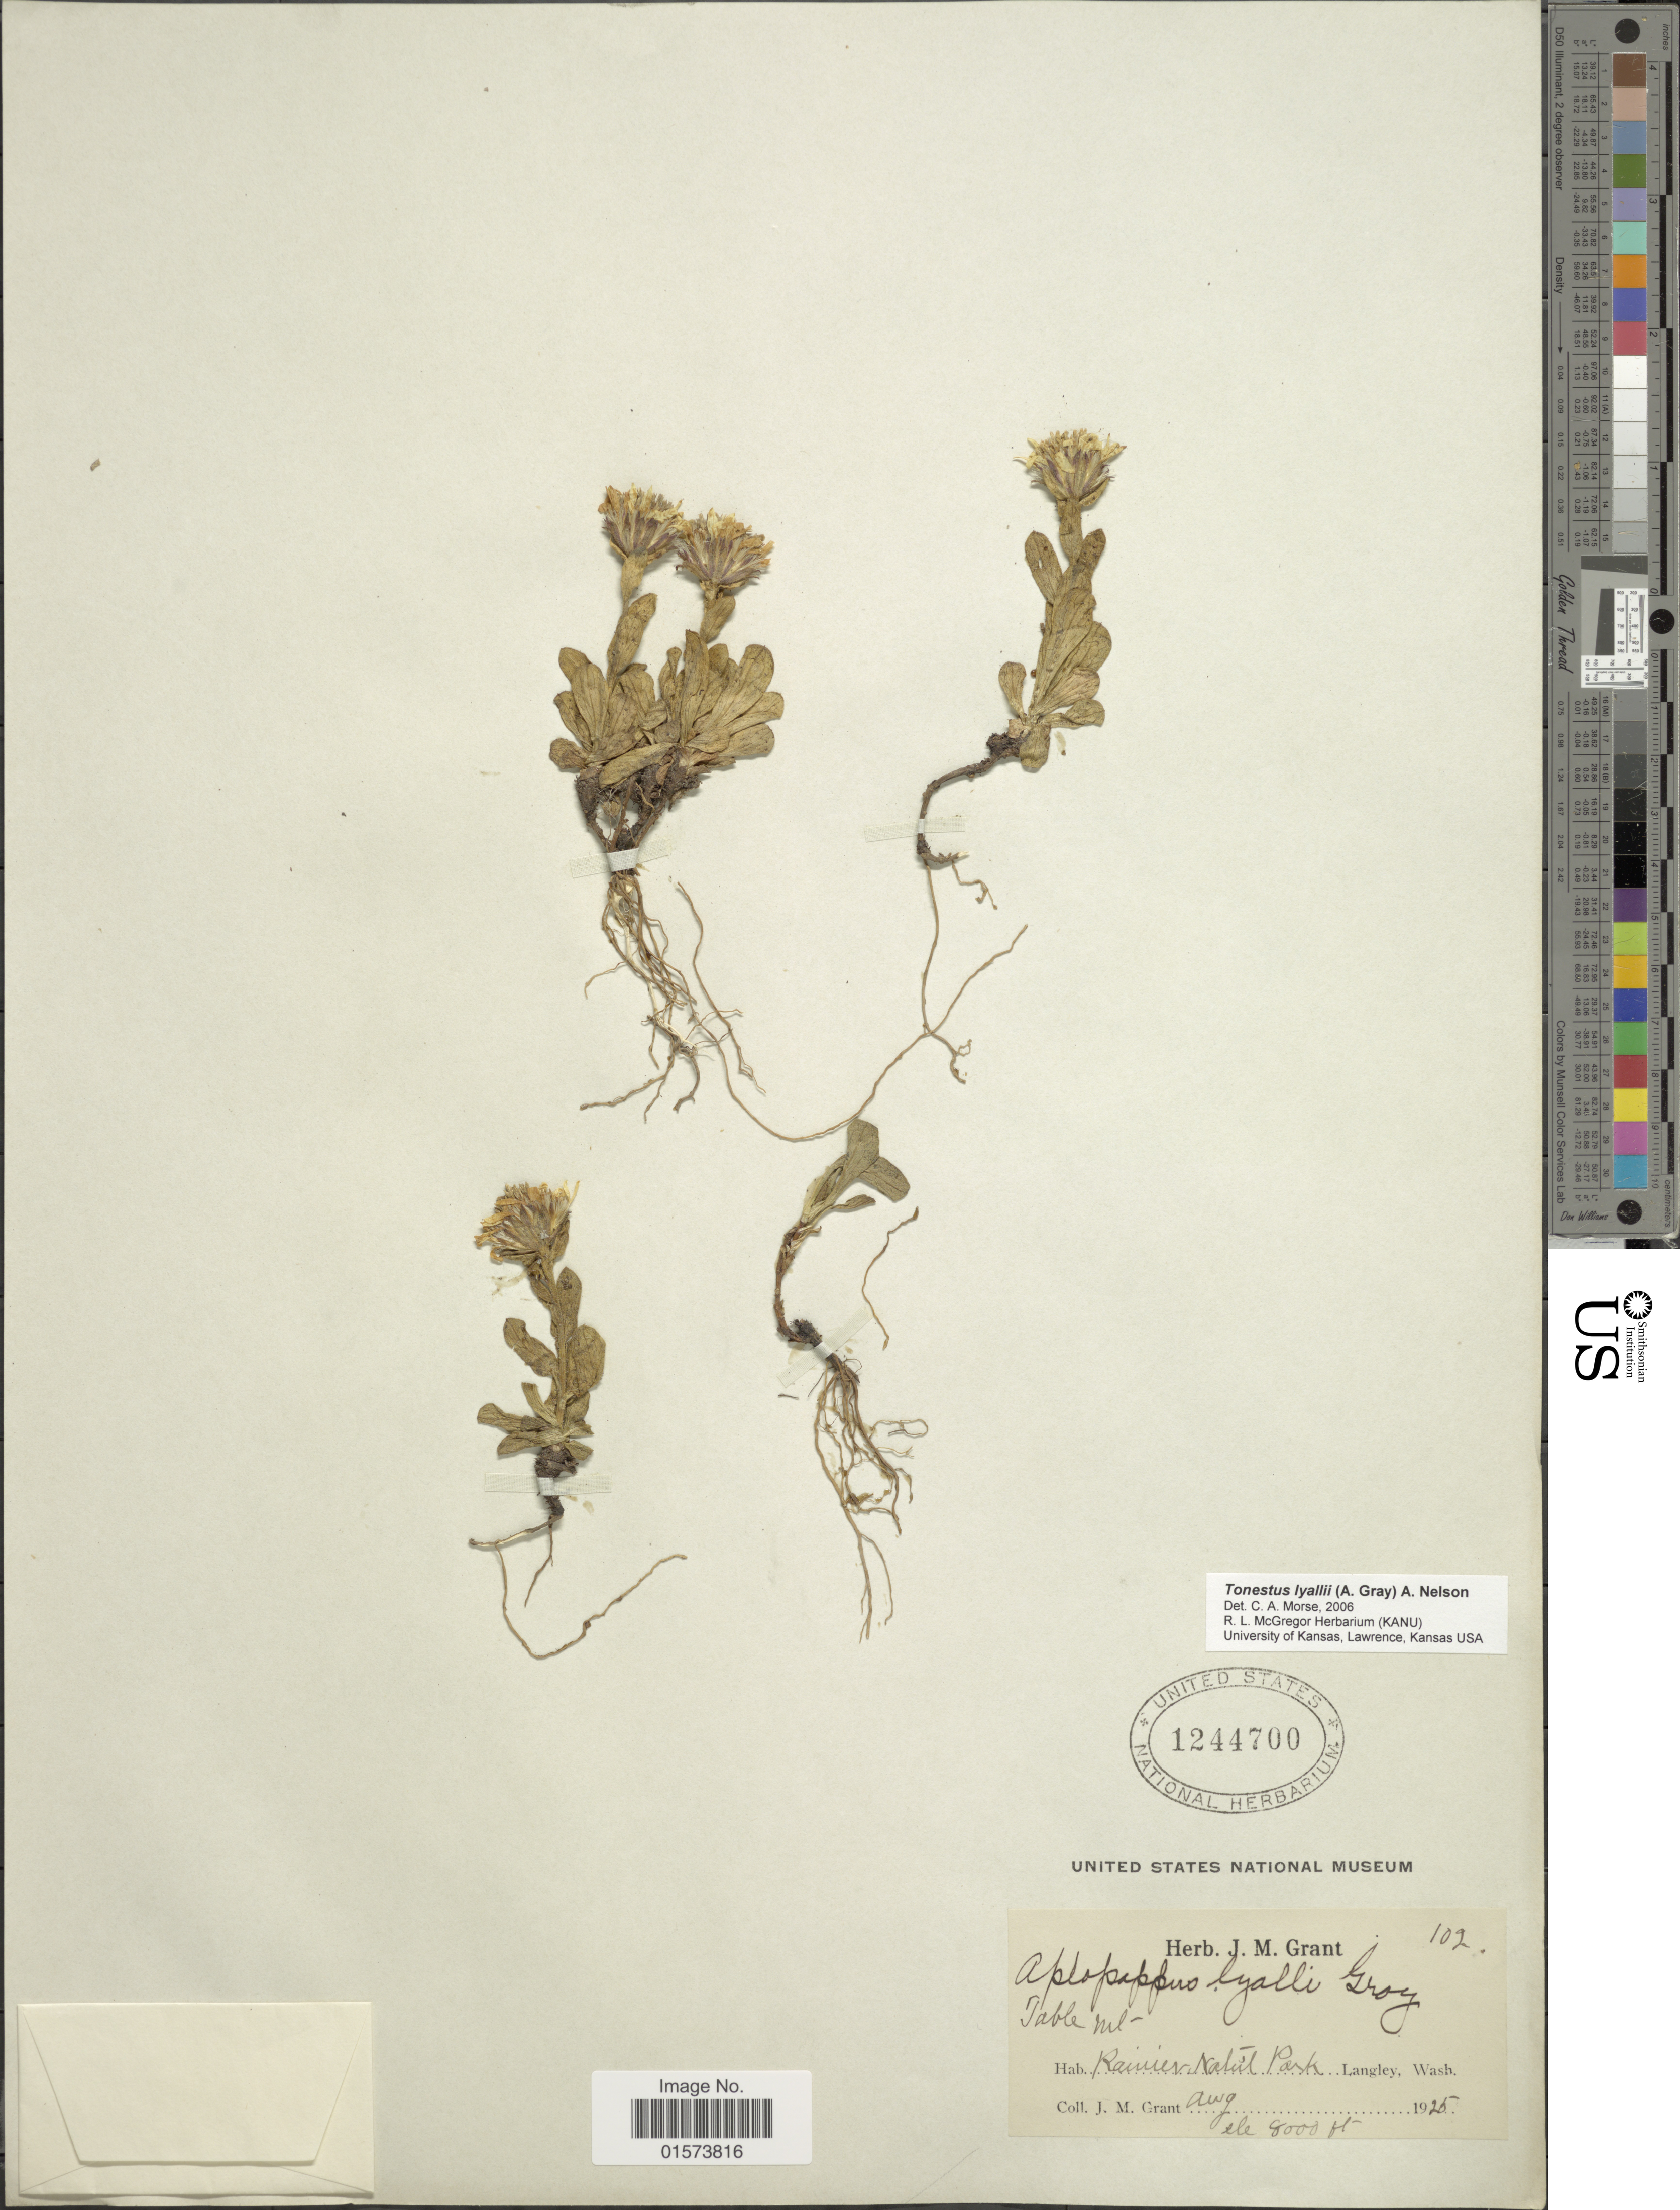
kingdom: Plantae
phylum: Tracheophyta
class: Magnoliopsida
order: Asterales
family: Asteraceae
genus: Tonestus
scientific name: Tonestus lyallii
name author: (A. Gray) A. Nelson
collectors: J. M. Grant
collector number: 102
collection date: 1925-08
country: United States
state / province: Washington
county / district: Island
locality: Table Mt., Rainier Natl Park, Langley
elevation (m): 2438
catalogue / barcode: US 1244700